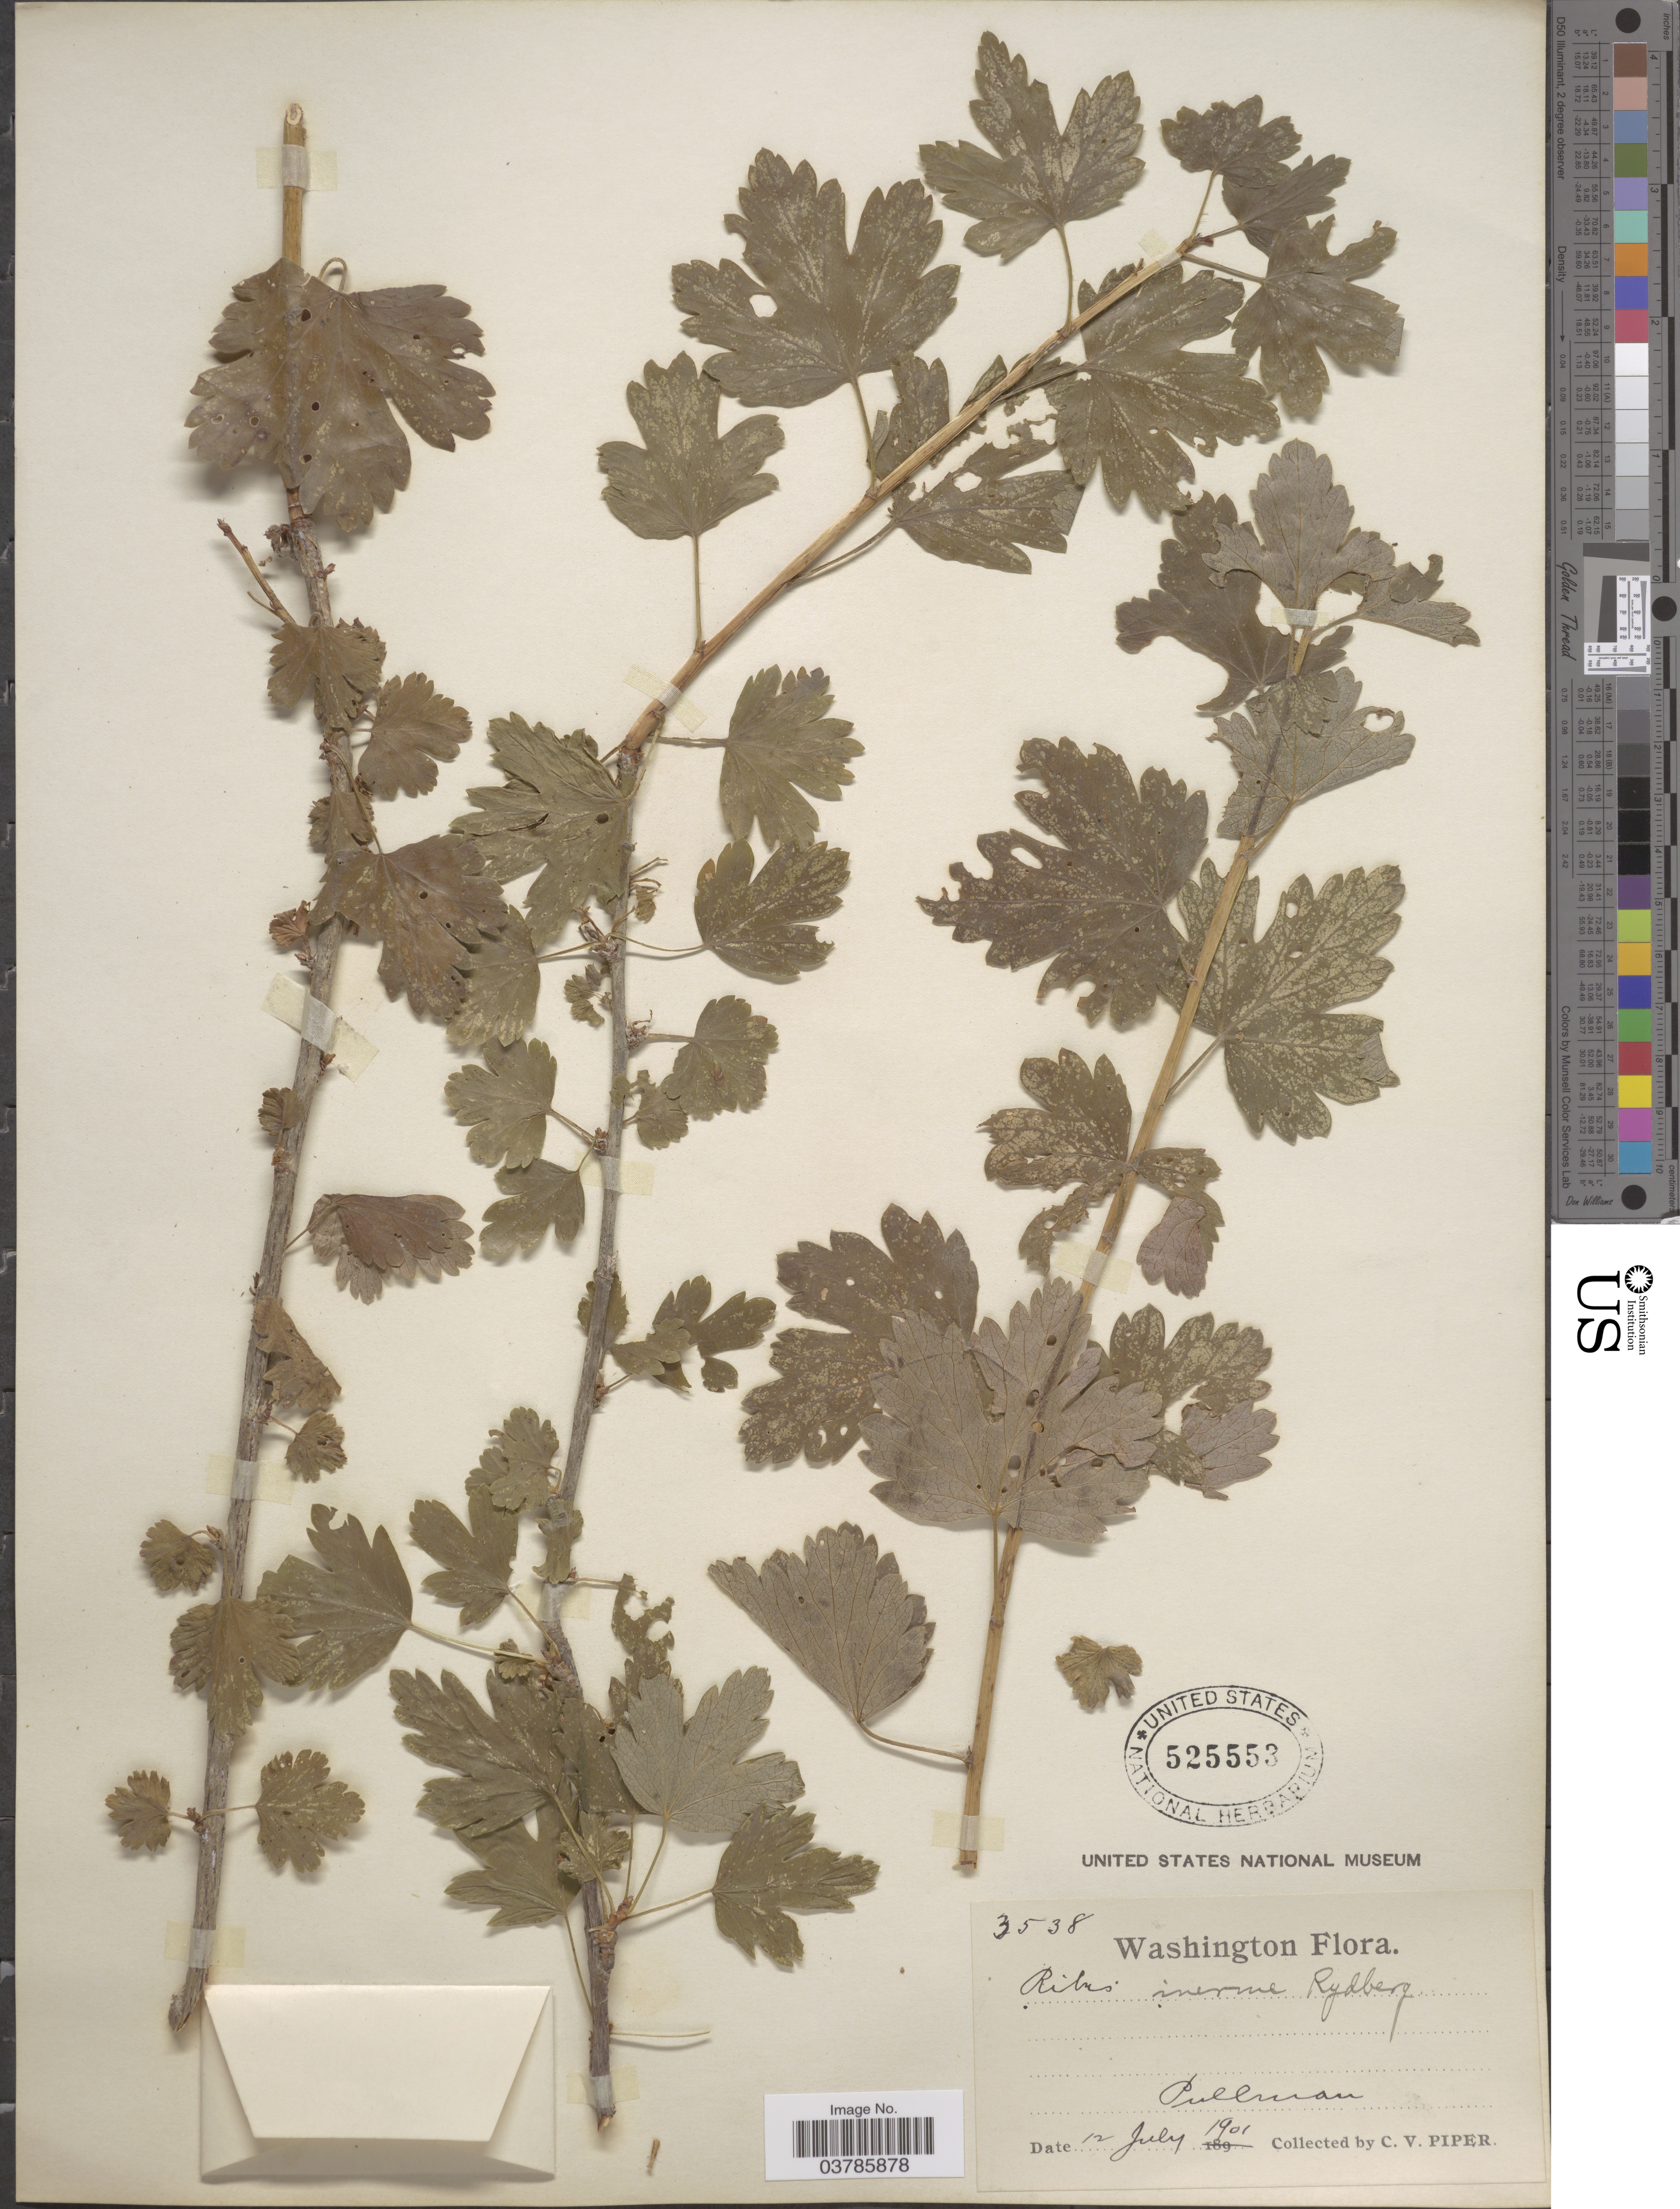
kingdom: Plantae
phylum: Tracheophyta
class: Magnoliopsida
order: Saxifragales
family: Grossulariaceae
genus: Ribes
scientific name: Ribes inerme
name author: Rydb.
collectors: C. V. Piper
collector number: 3538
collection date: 1901-07-12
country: United States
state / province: Washington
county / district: Whitman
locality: Pullman.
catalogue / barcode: US 525553